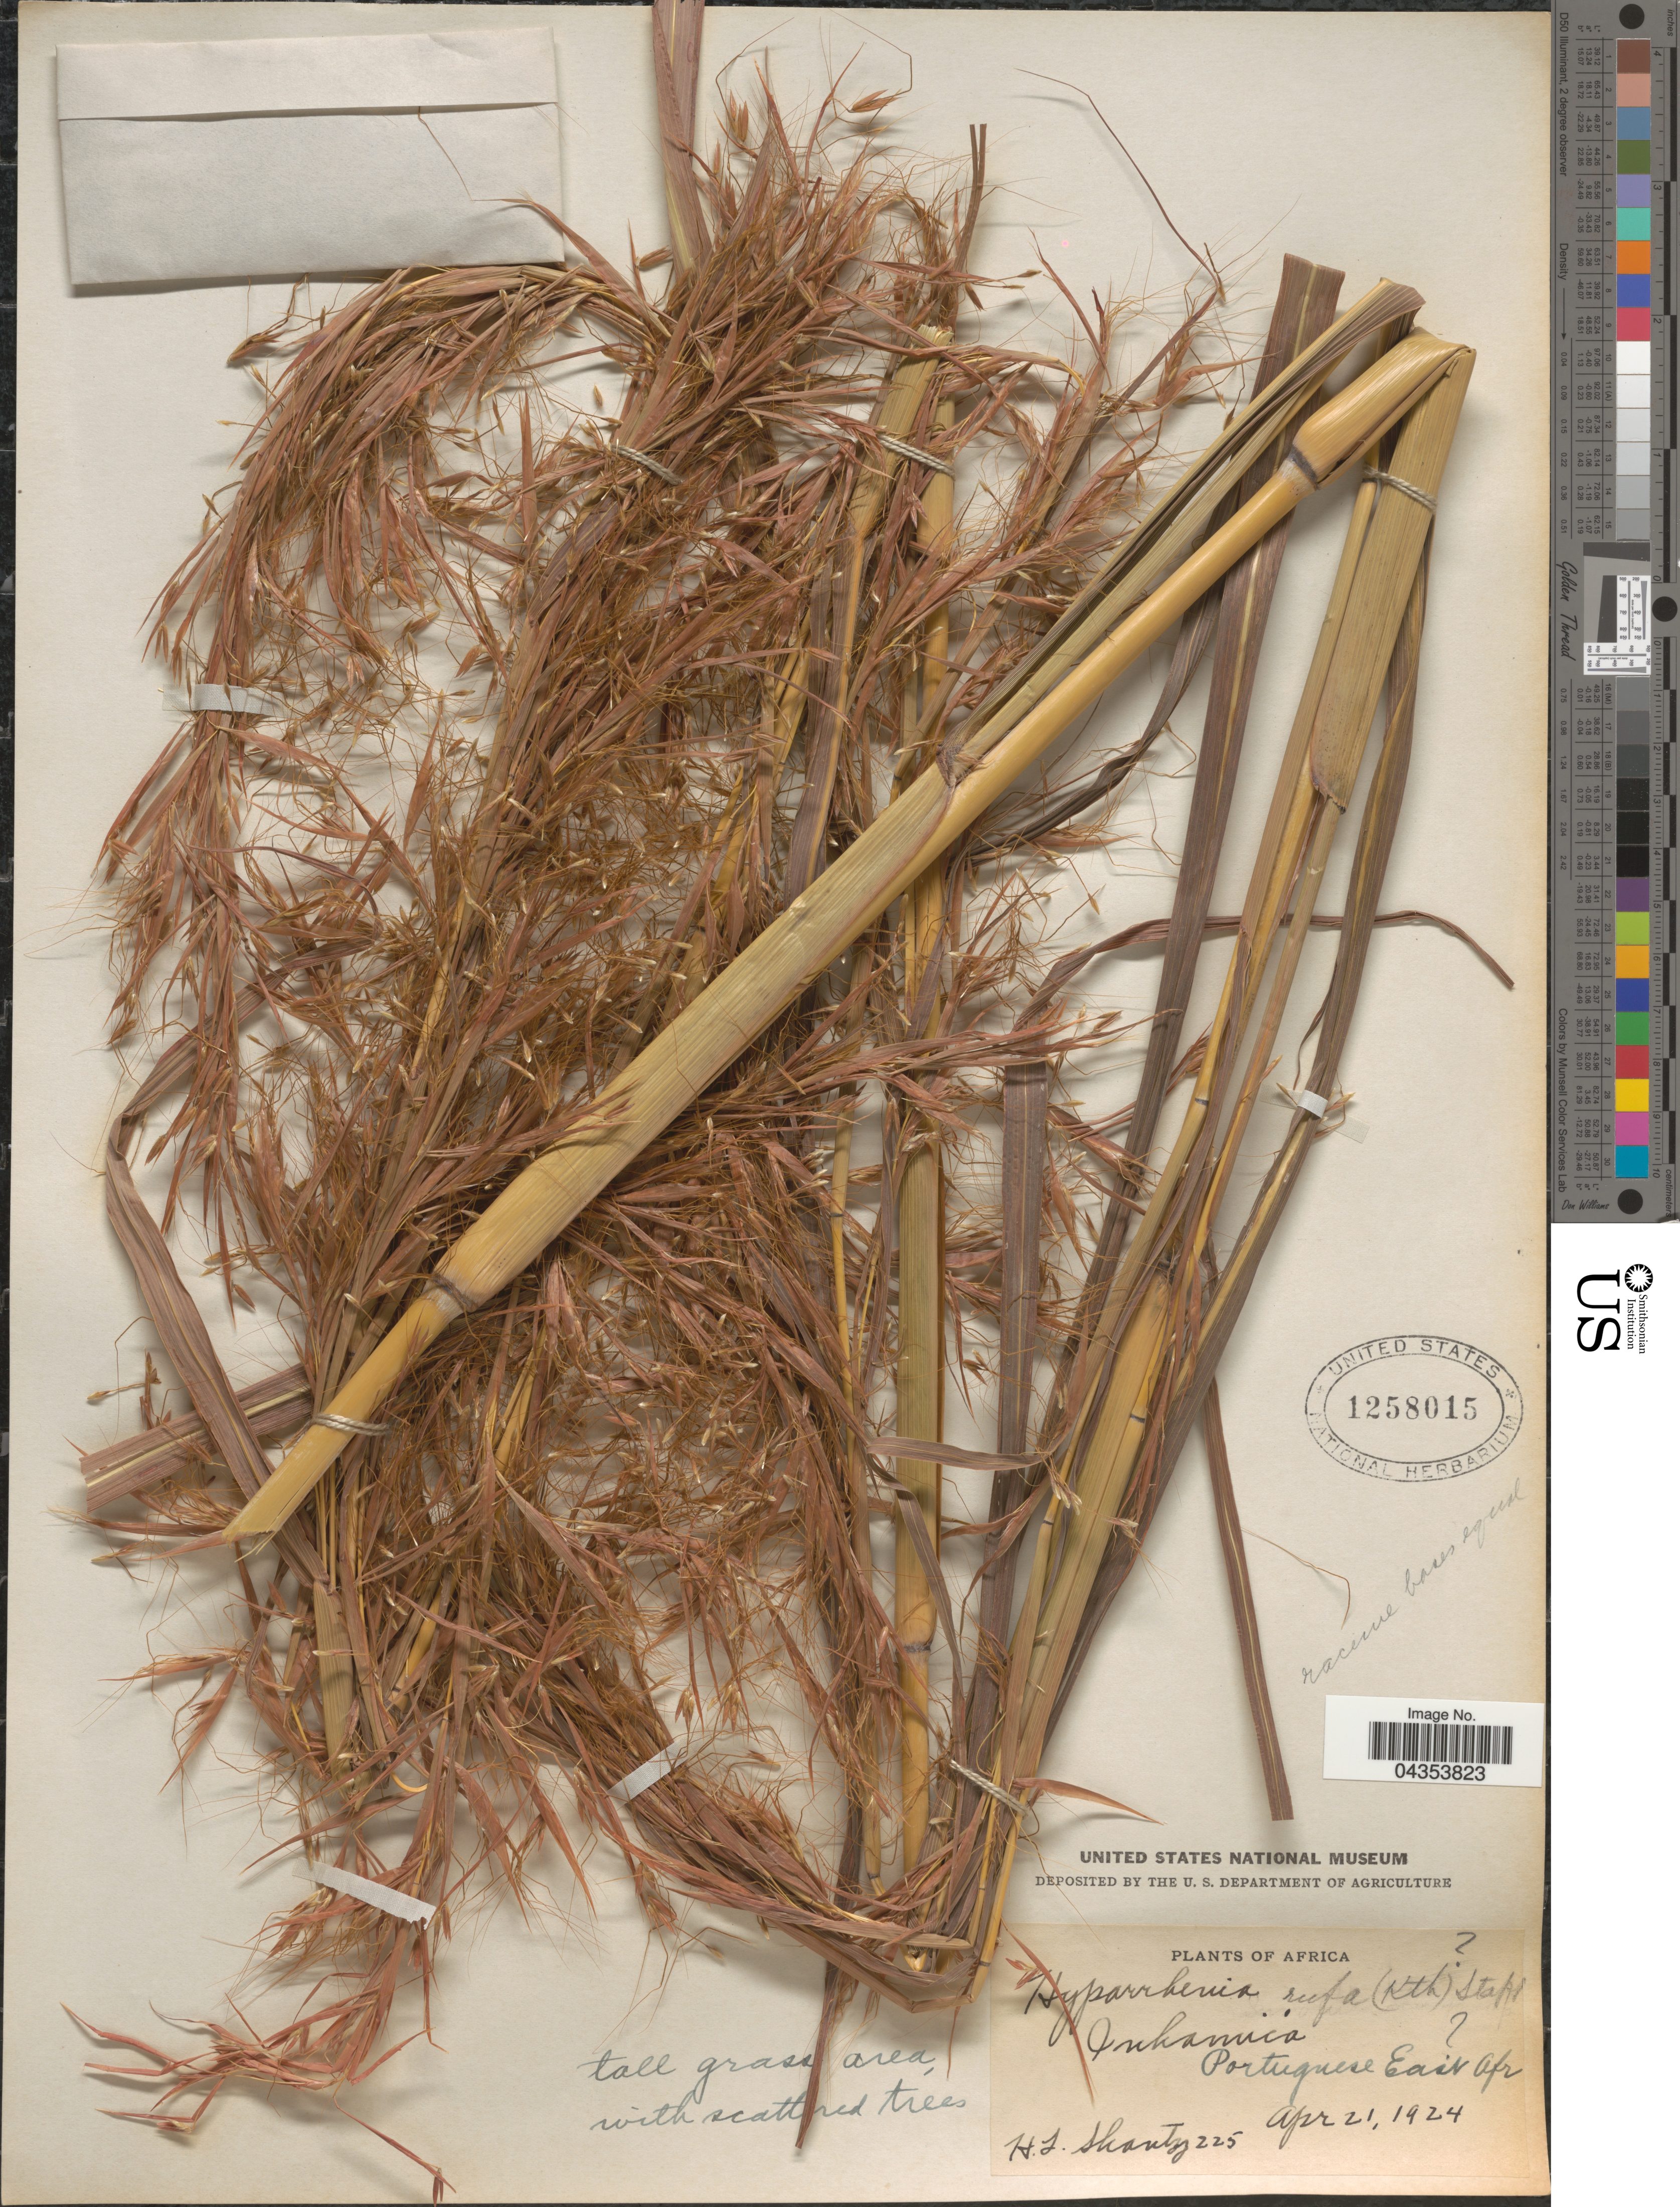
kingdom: Plantae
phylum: Tracheophyta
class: Liliopsida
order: Poales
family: Poaceae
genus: Hyparrhenia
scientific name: Hyparrhenia rufa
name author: (Nees) Stapf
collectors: H. Shantz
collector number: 225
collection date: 1924-04-21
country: Mozambique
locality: Africa. Inhamica. Portuguese East Afr.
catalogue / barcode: US 1258015